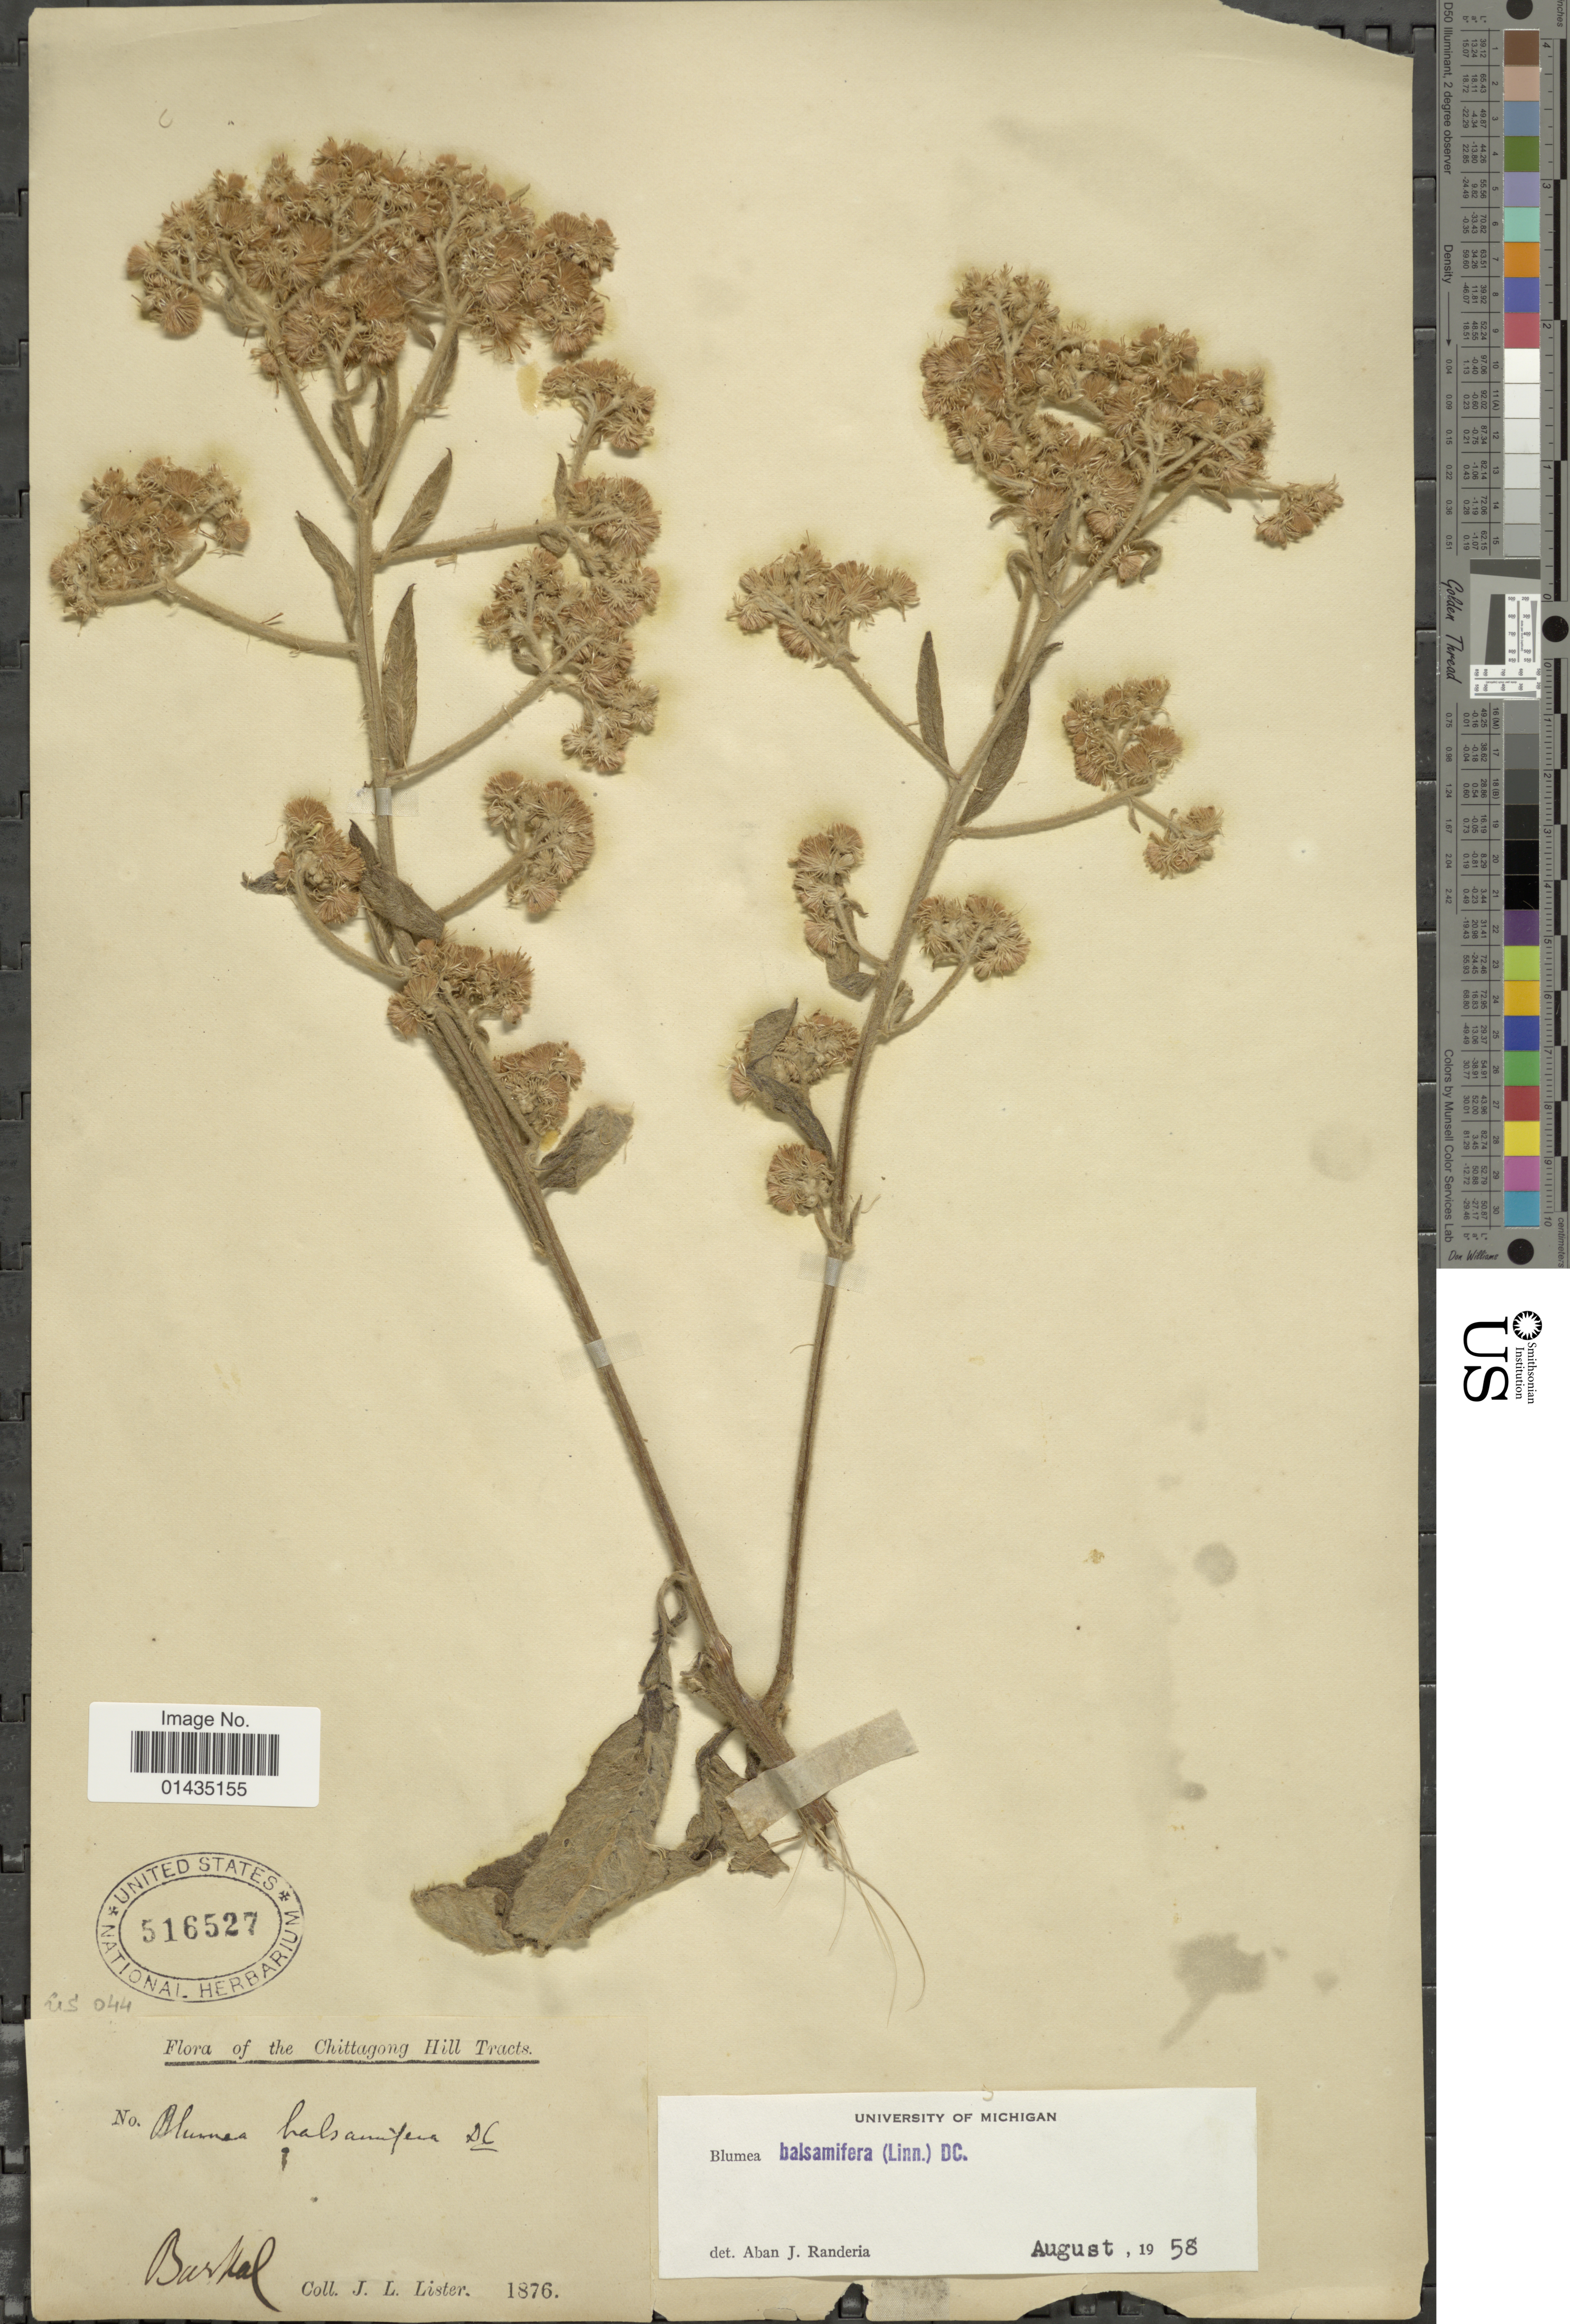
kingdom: Plantae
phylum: Tracheophyta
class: Magnoliopsida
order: Asterales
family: Asteraceae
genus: Blumea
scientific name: Blumea balsamifera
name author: (L.) DC.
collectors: J. Lister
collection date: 1876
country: Bangladesh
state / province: Chittagong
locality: Burkal [interpreted]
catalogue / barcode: US 516527